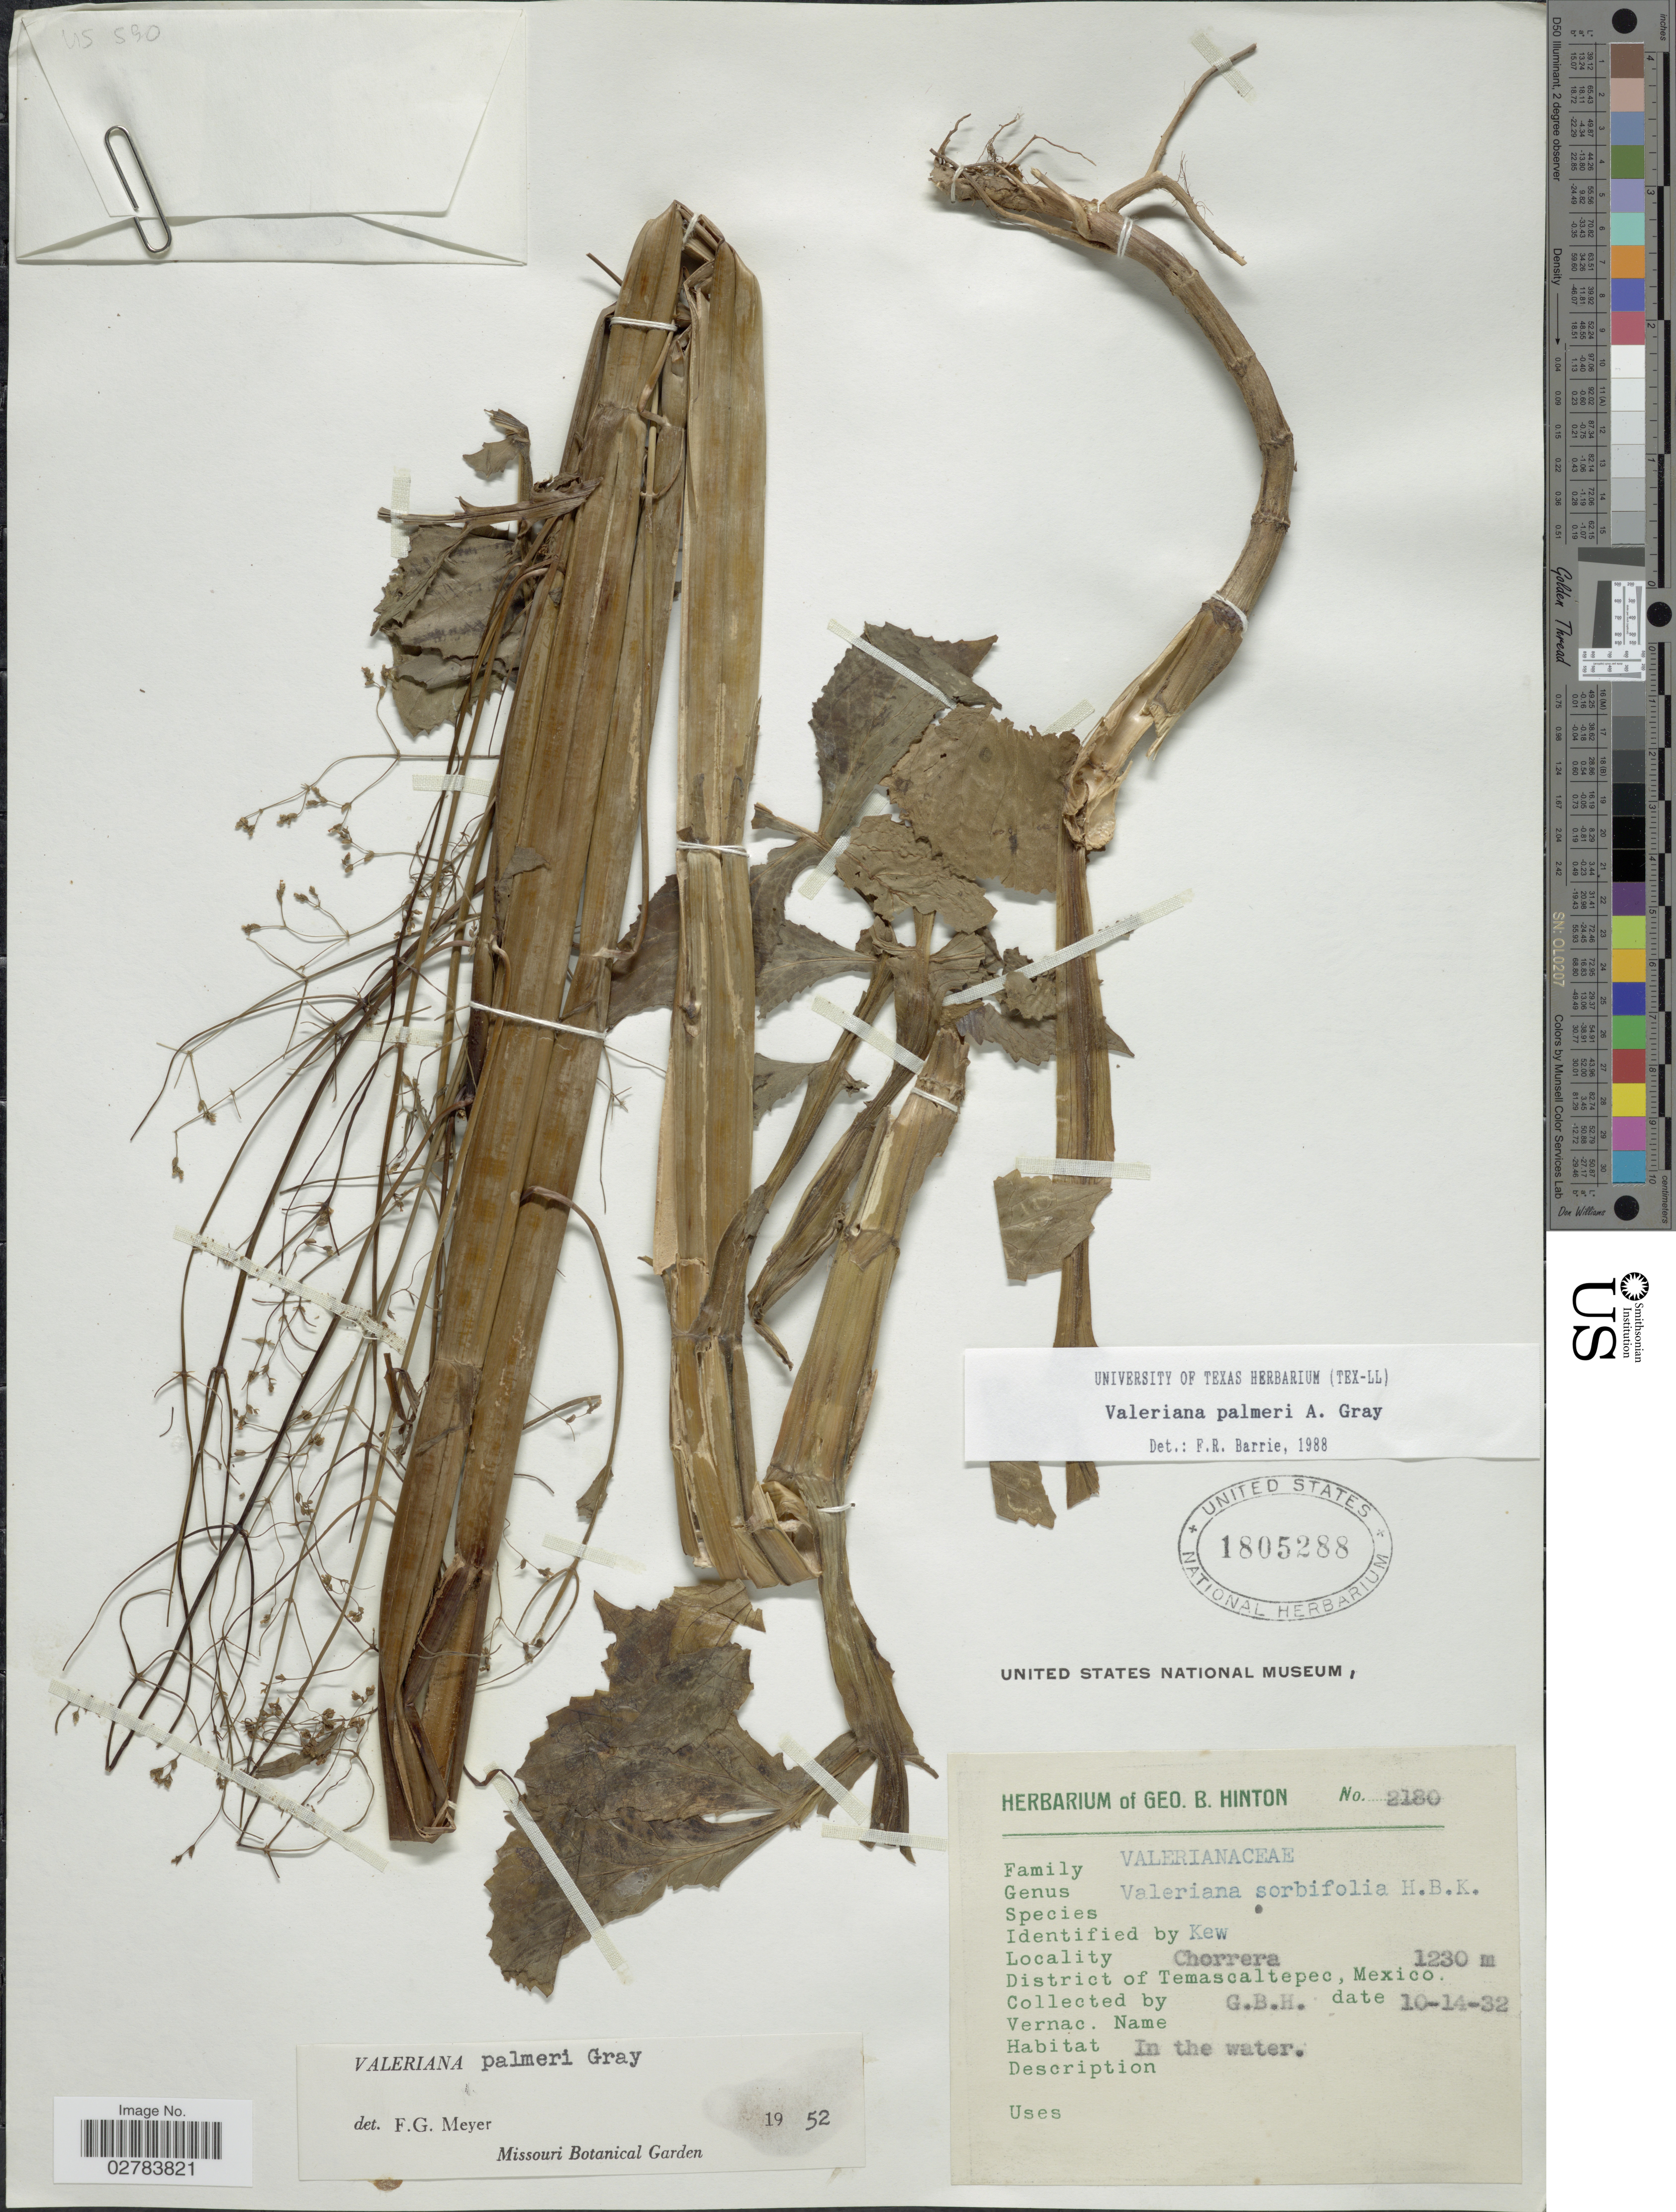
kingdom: Plantae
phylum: Tracheophyta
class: Magnoliopsida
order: Dipsacales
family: Caprifoliaceae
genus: Valeriana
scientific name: Valeriana palmeri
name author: A. Gray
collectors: G. B. Hinton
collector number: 2180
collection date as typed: Transcribed d/m/y: 14/10/32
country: Mexico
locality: Chorrera. District of Temascaltepec.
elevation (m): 1230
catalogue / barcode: US 1805288